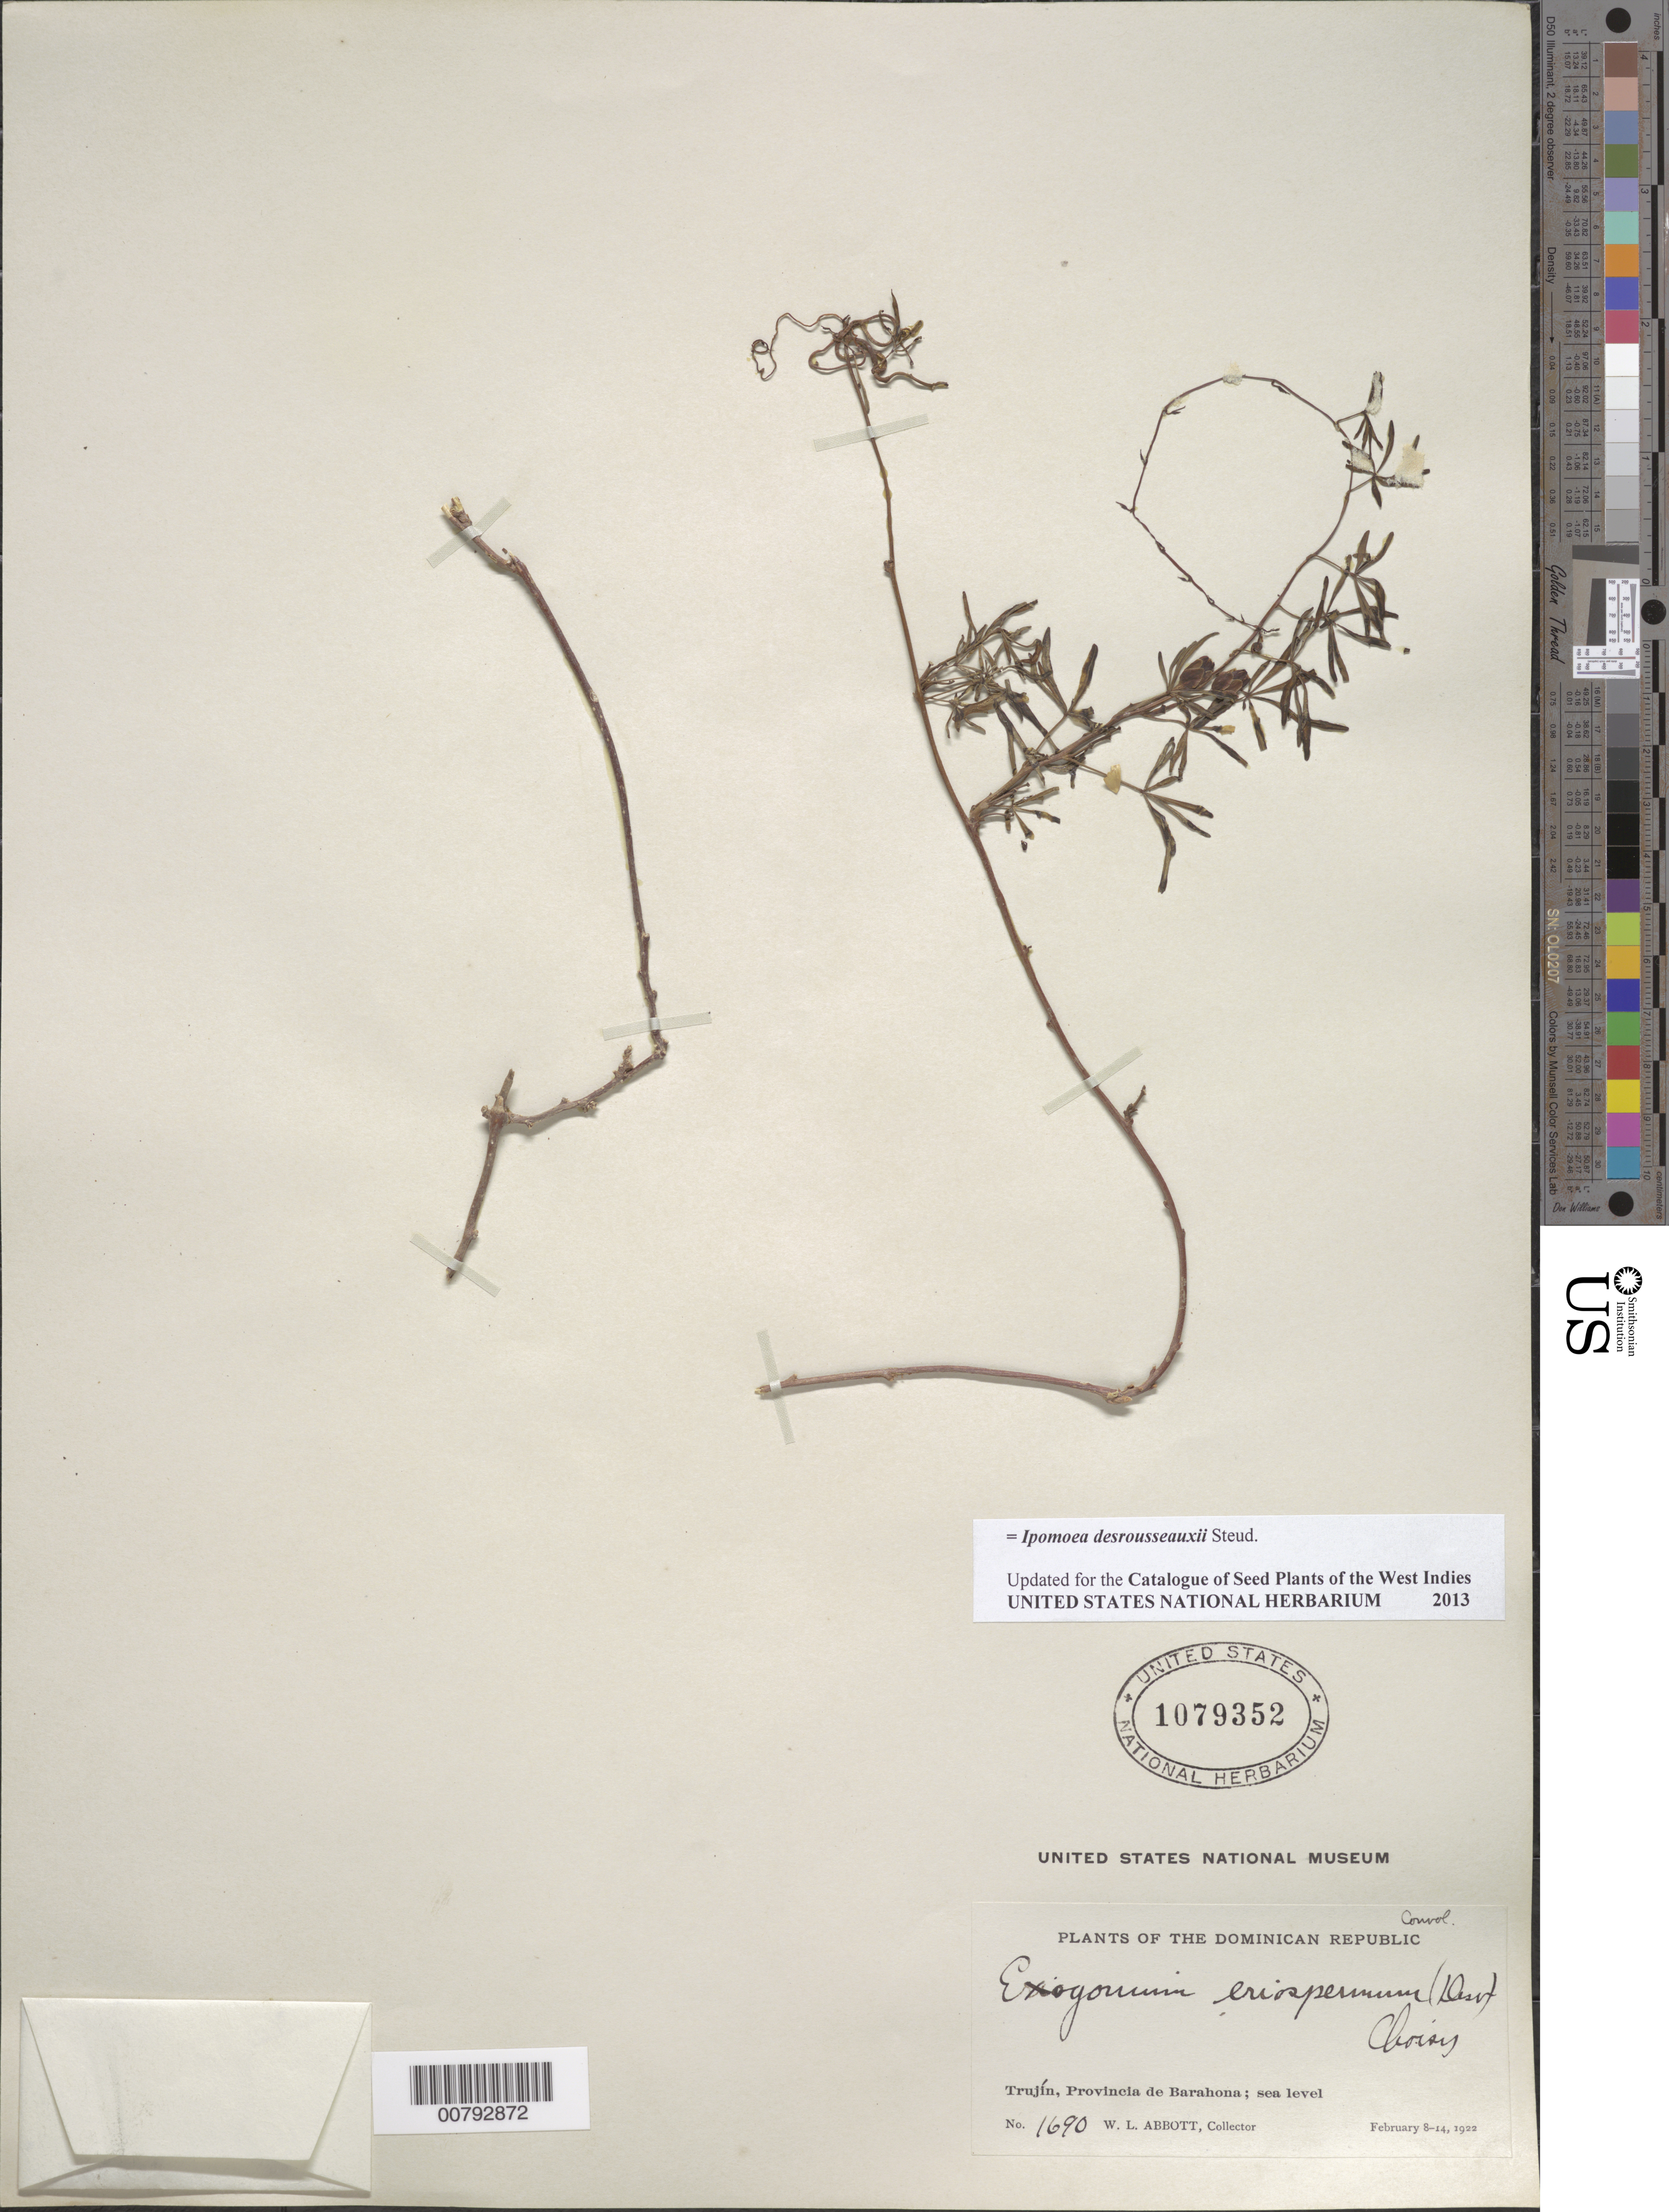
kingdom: Plantae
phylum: Tracheophyta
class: Magnoliopsida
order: Solanales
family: Convolvulaceae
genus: Ipomoea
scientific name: Ipomoea desrousseauxii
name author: Steud.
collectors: W. L. Abbott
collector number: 1690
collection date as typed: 08 Feb 1922 to 14 Feb 1922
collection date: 1922-02-08/1922-02-14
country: Dominican Republic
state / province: Barahona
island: Hispaniola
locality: Trujín.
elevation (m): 0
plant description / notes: . "Memorandum for Mr. Leonard: Dr. Urban says that Abbott 1690, 1715 and 1723 are all true Ipomoea eriosperma (Desv.) Urb. 06Aug1925"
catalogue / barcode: US 1079352